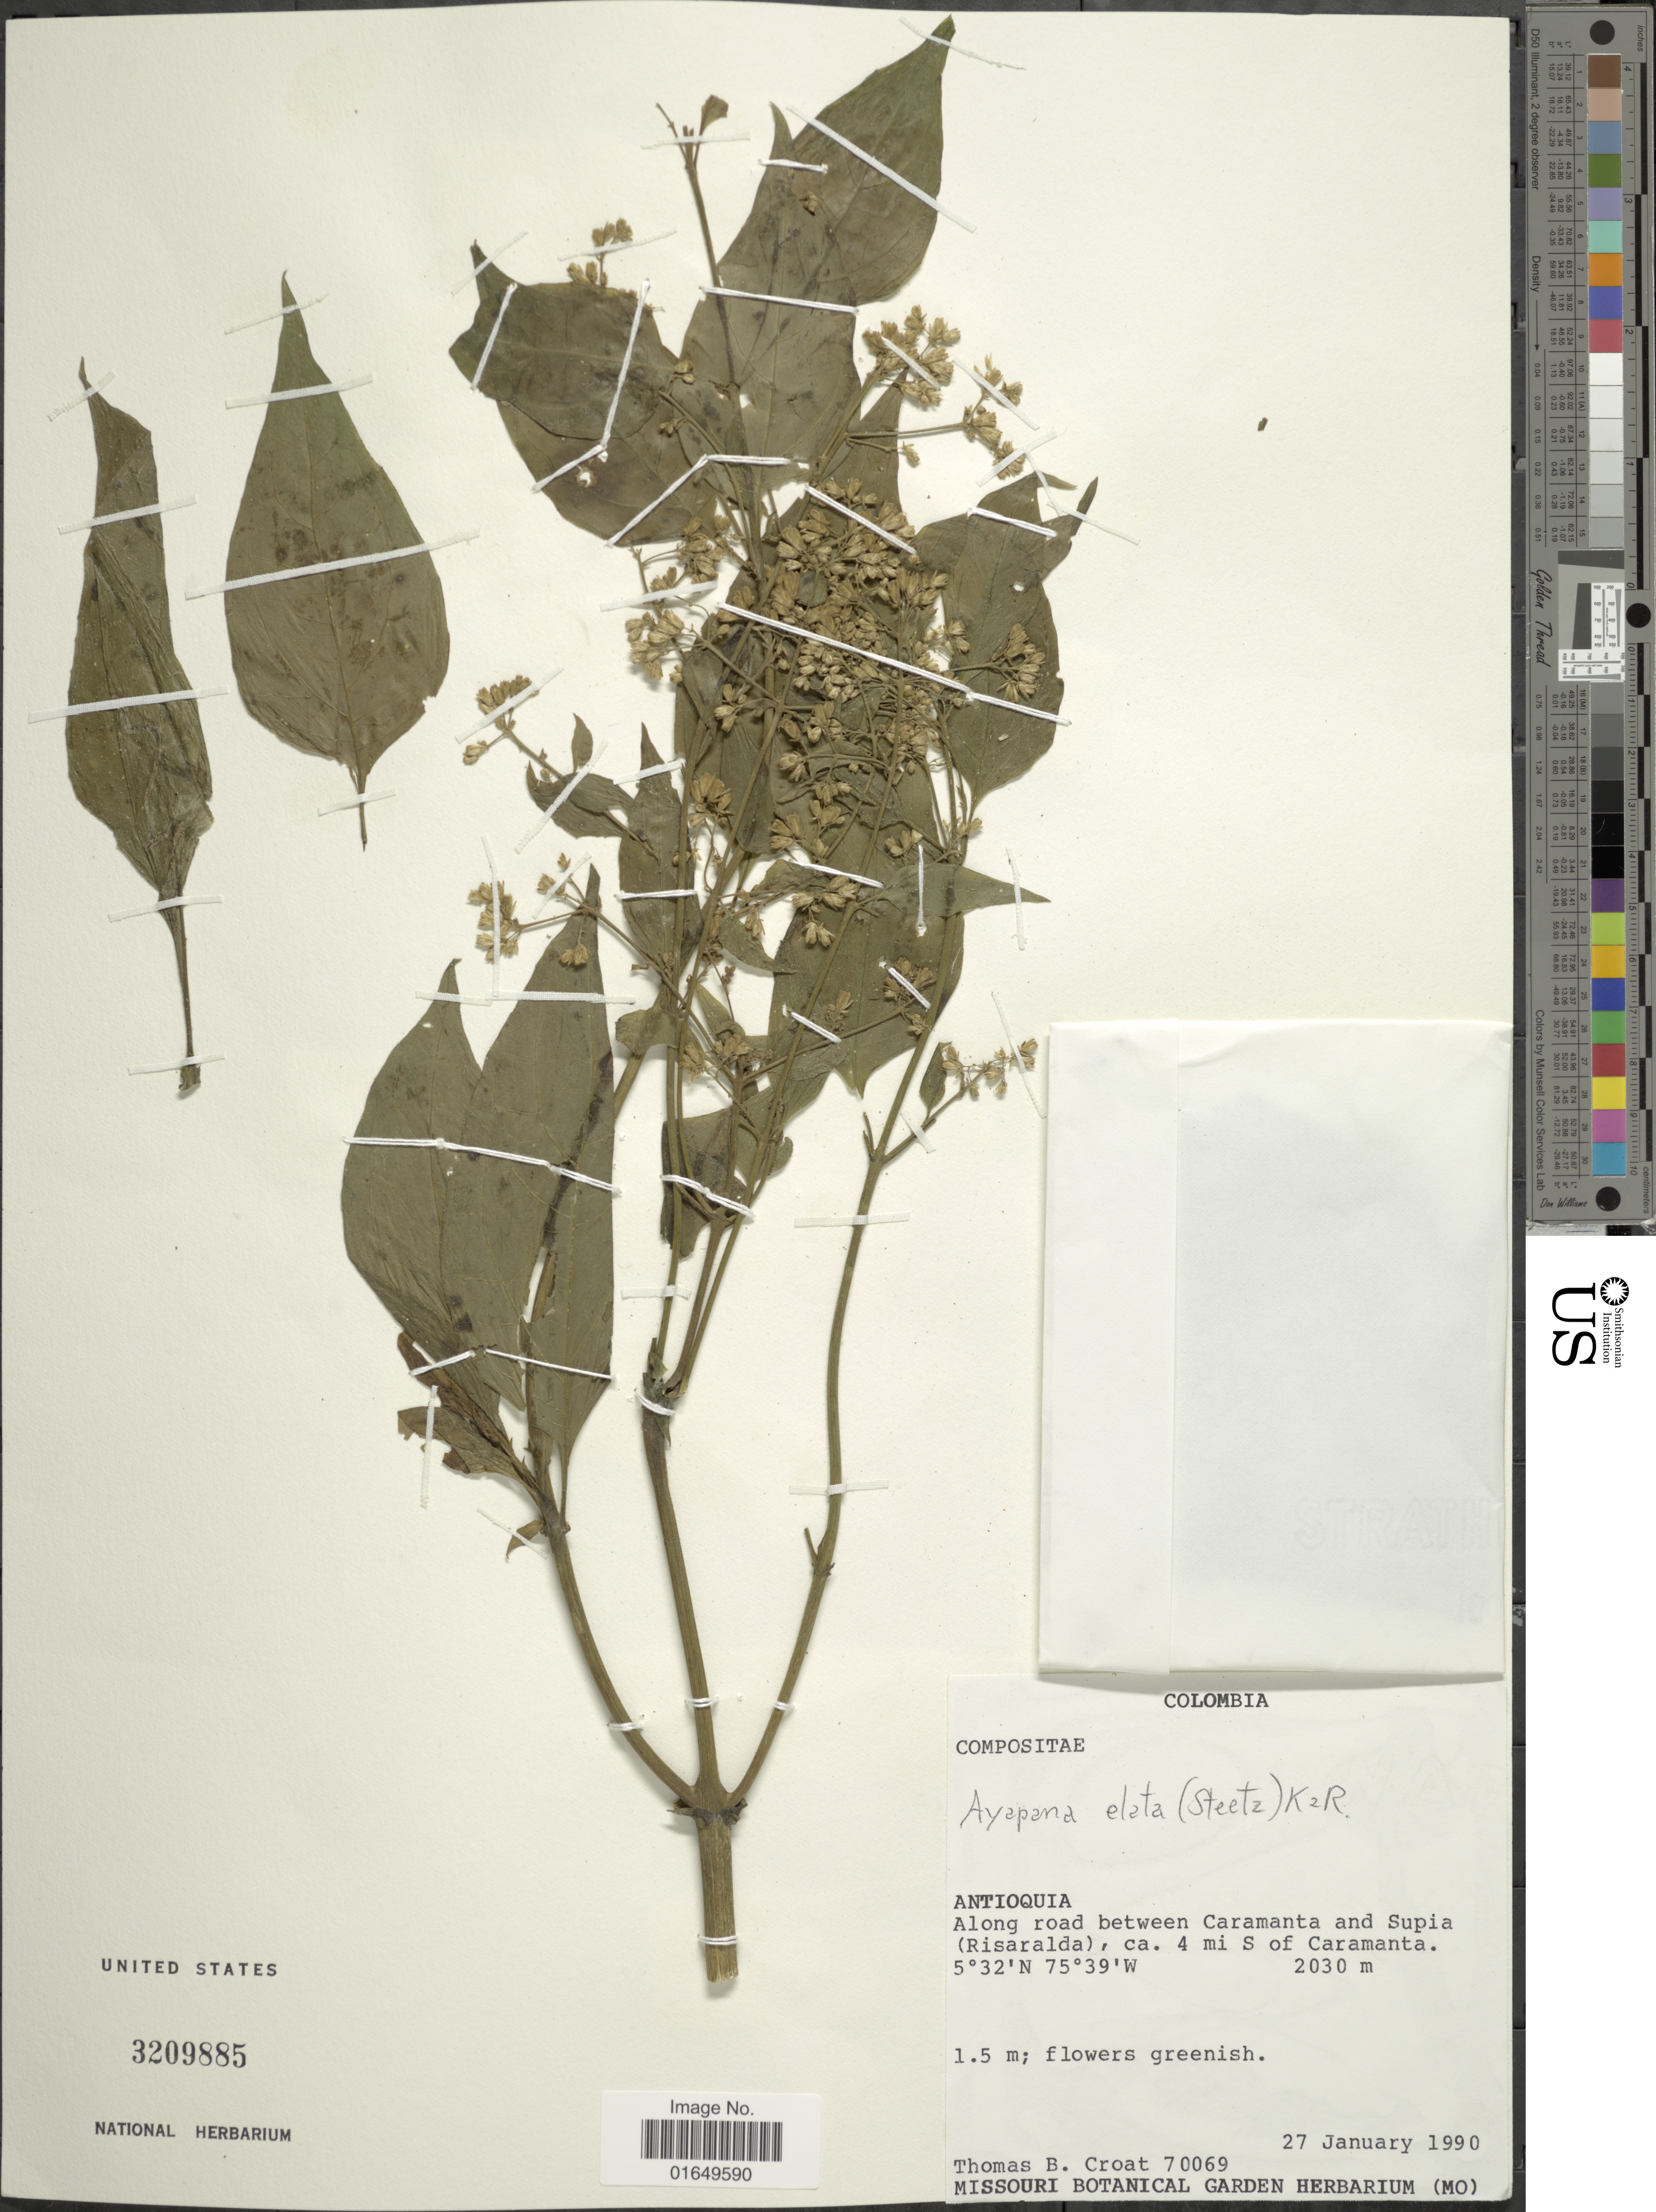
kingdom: Plantae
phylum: Tracheophyta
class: Magnoliopsida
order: Asterales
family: Asteraceae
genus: Ayapana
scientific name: Ayapana elata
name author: (Steetz) R.M. King & H. Rob.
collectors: T. B. Croat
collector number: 70069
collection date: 1990-01-27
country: Colombia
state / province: Antioquia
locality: Along road between Caramanta and Supia (Risaralda), ca. 4 mi S of Caramanta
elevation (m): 2030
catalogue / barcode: US 3209885